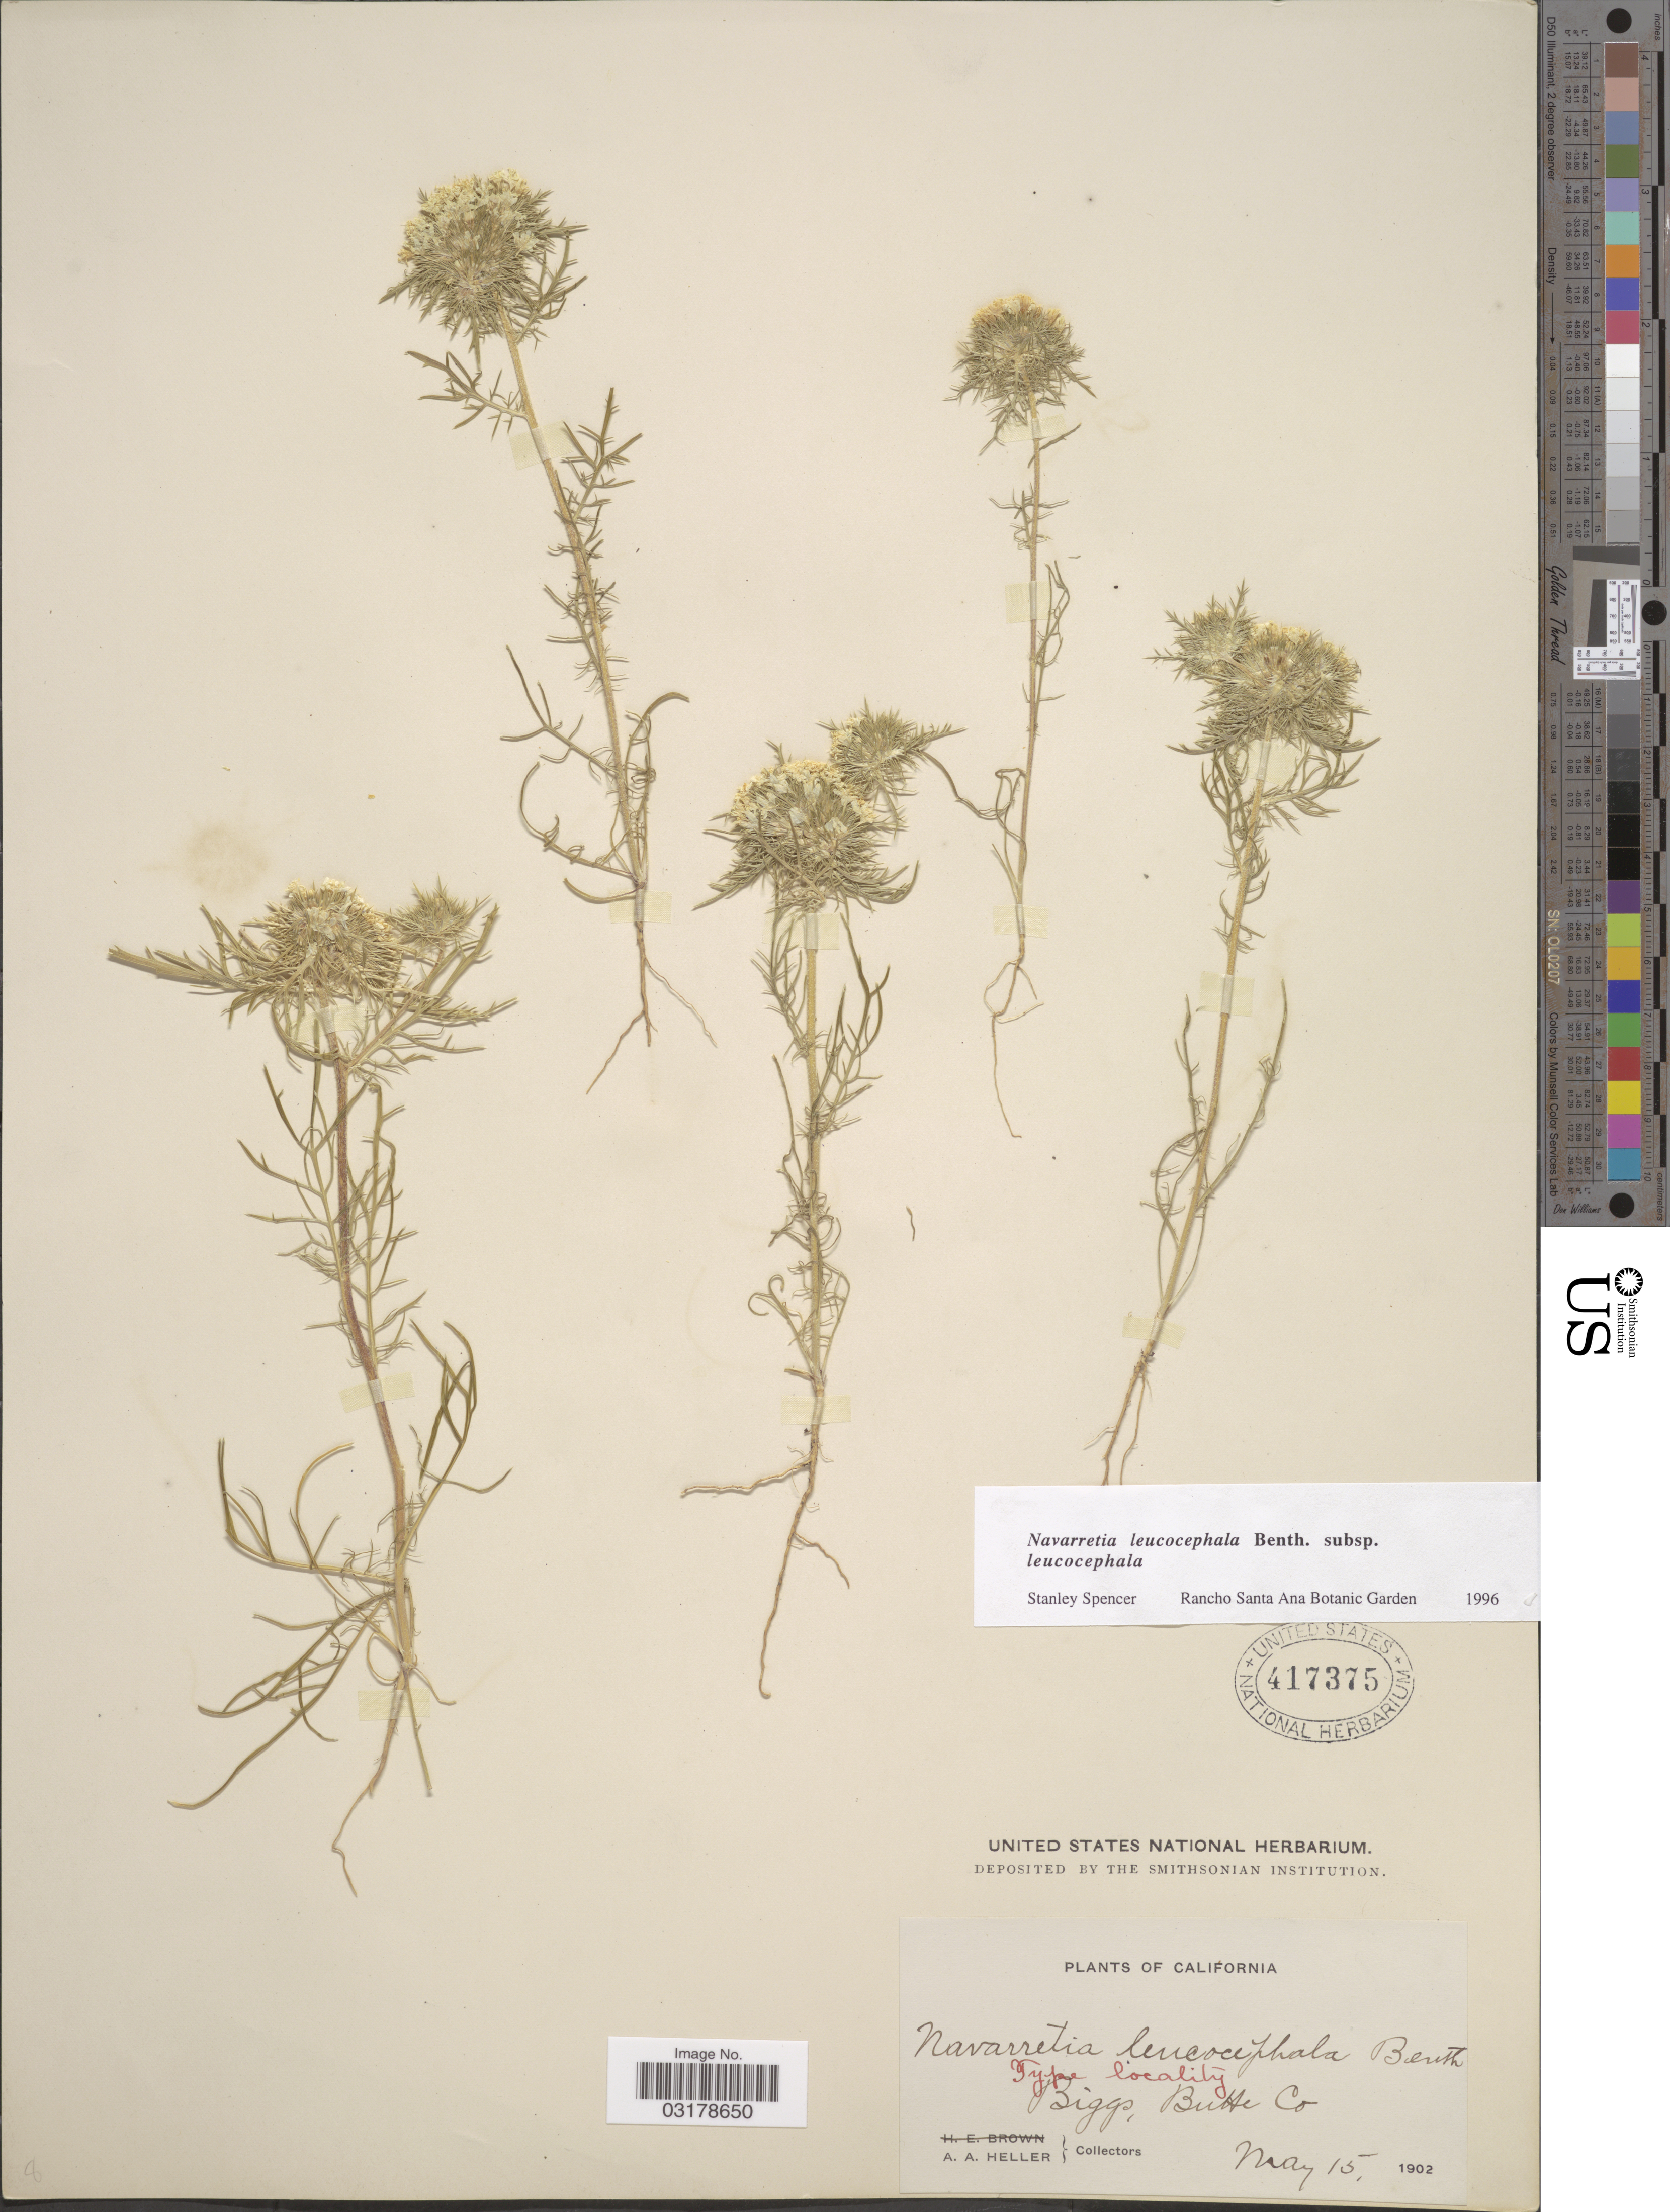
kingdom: Plantae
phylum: Tracheophyta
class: Magnoliopsida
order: Ericales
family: Polemoniaceae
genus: Navarretia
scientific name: Navarretia leucocephala subsp. leucocephala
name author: Benth.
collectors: A. A. Heller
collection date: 1902-05-15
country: United States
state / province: California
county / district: Butte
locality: Biggs, Butte Co.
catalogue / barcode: US 417375